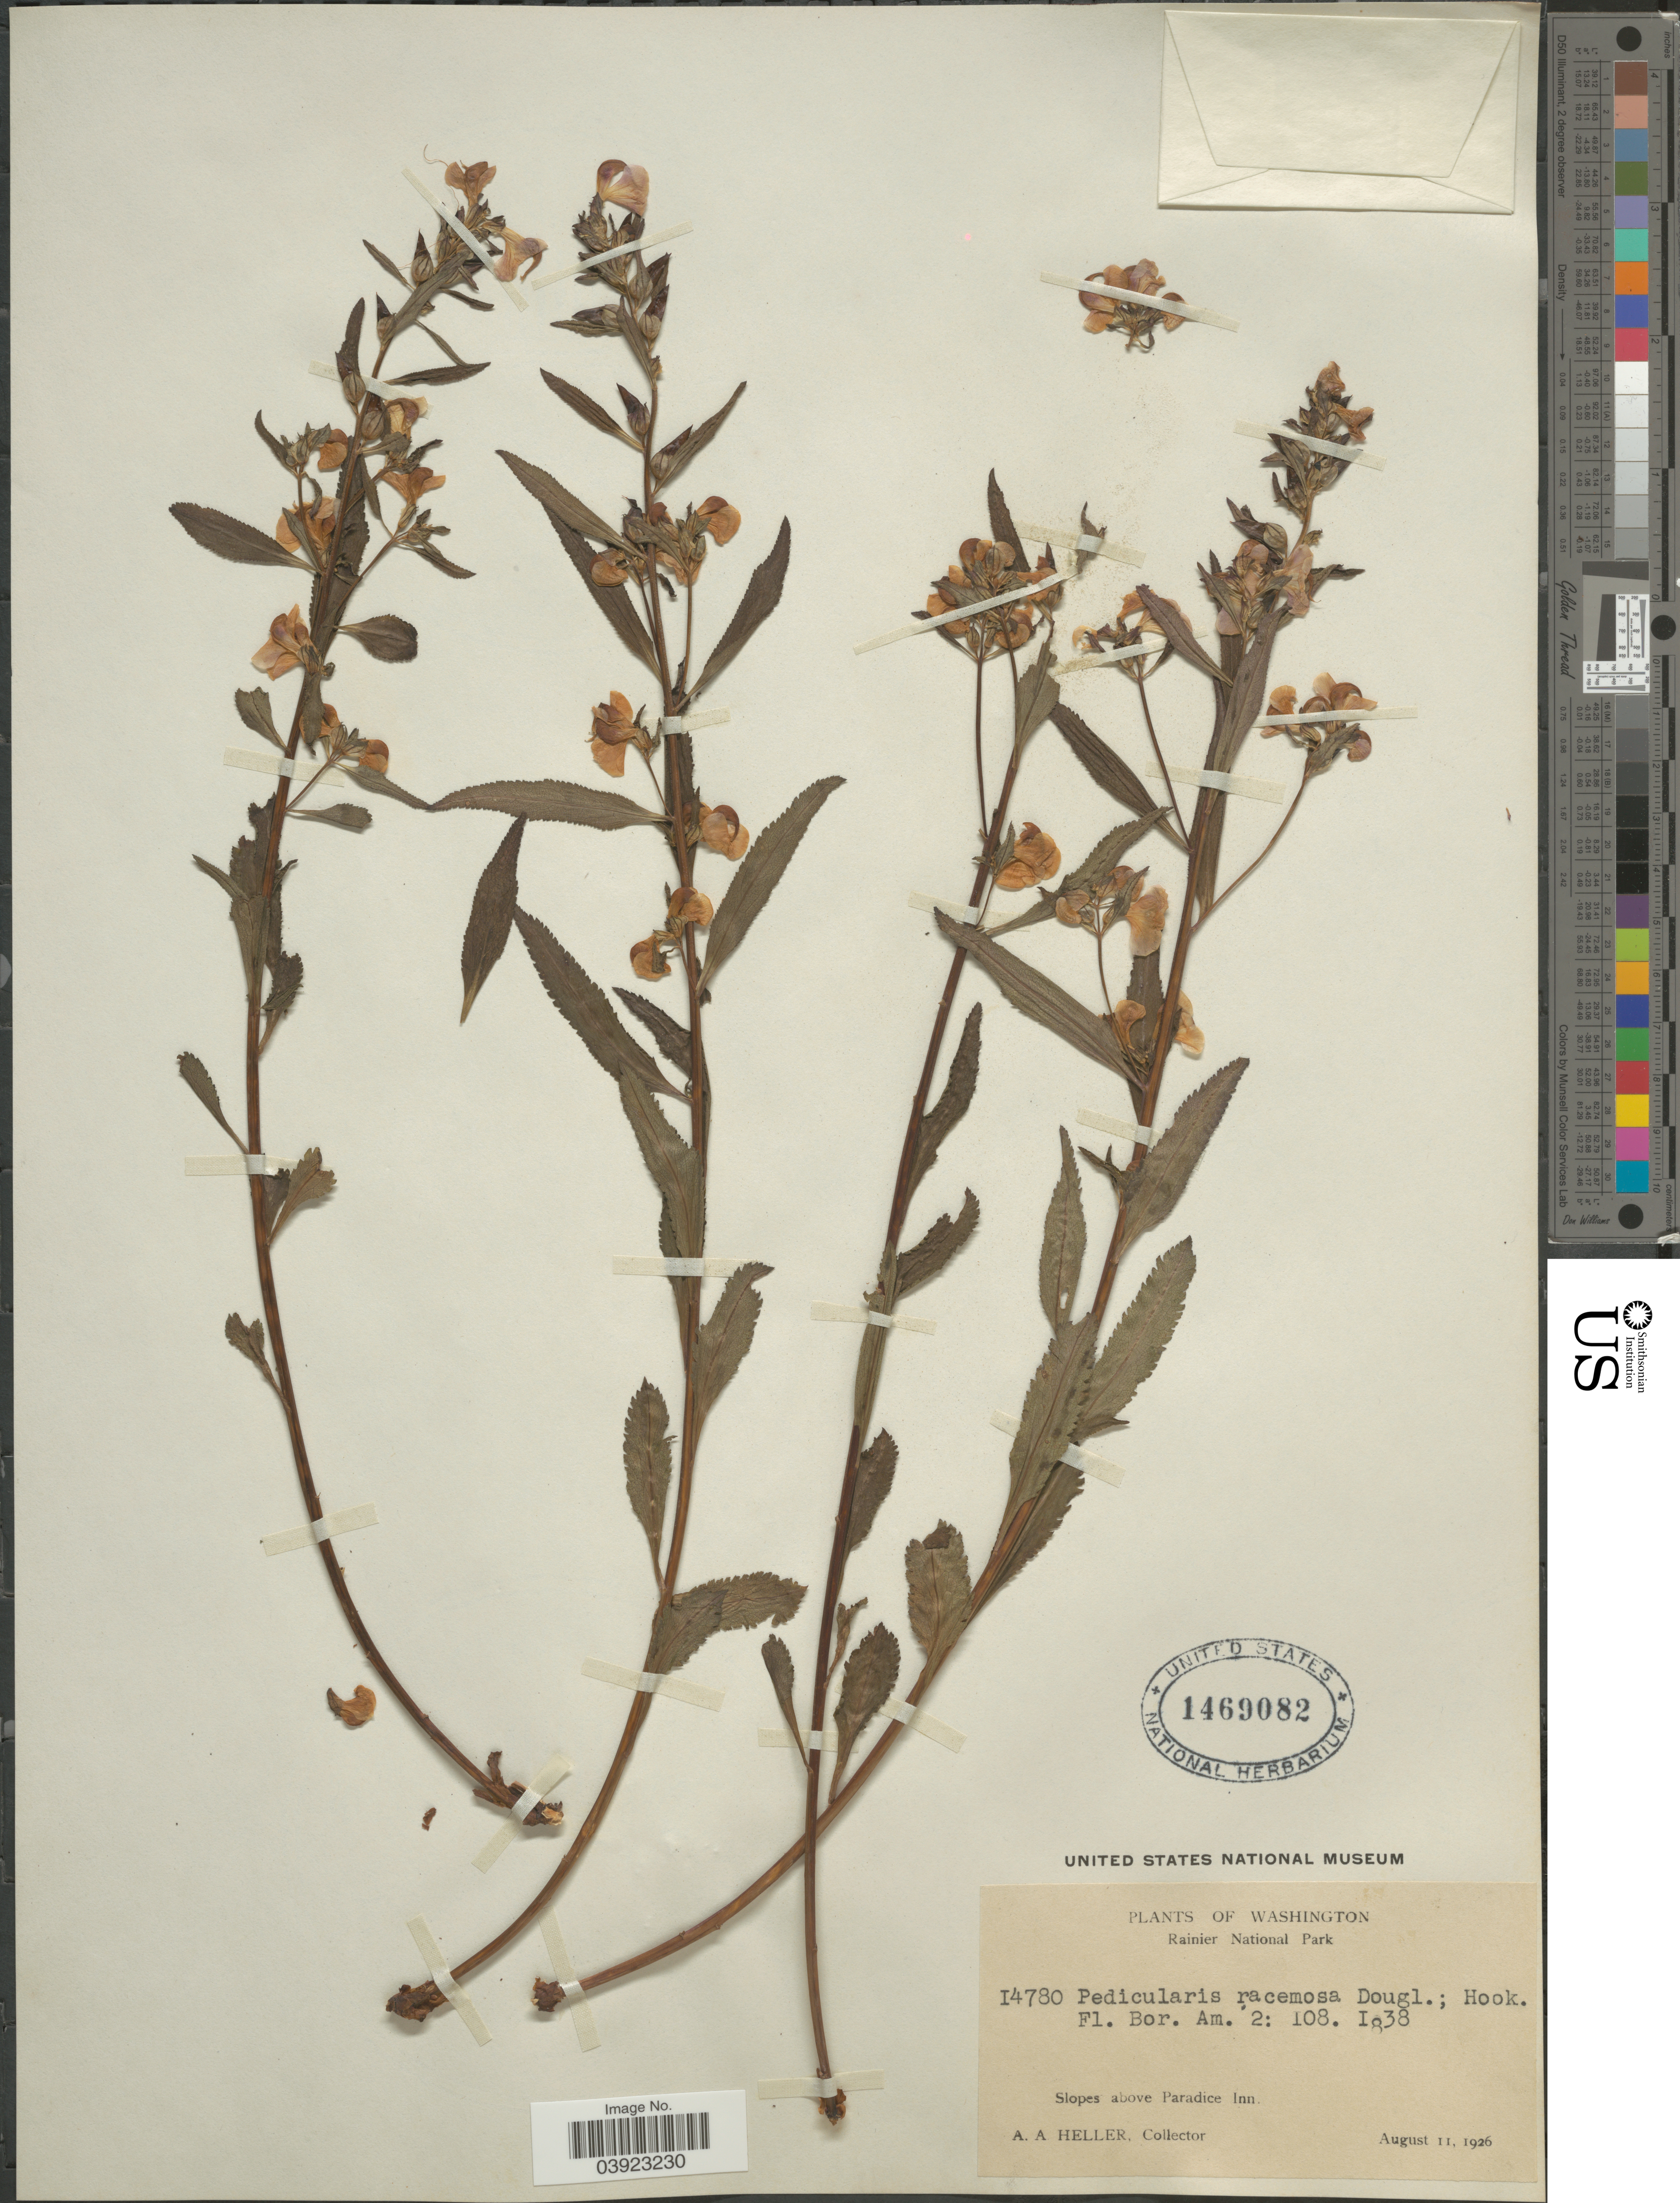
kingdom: Plantae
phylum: Tracheophyta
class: Magnoliopsida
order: Lamiales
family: Orobanchaceae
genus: Pedicularis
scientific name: Pedicularis racemosa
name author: Douglas ex Benth.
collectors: A. A. Heller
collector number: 14780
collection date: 1926-08-11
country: United States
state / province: Washington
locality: Rainier National Park. Slopes above Paradice Inn.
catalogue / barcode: US 1469082